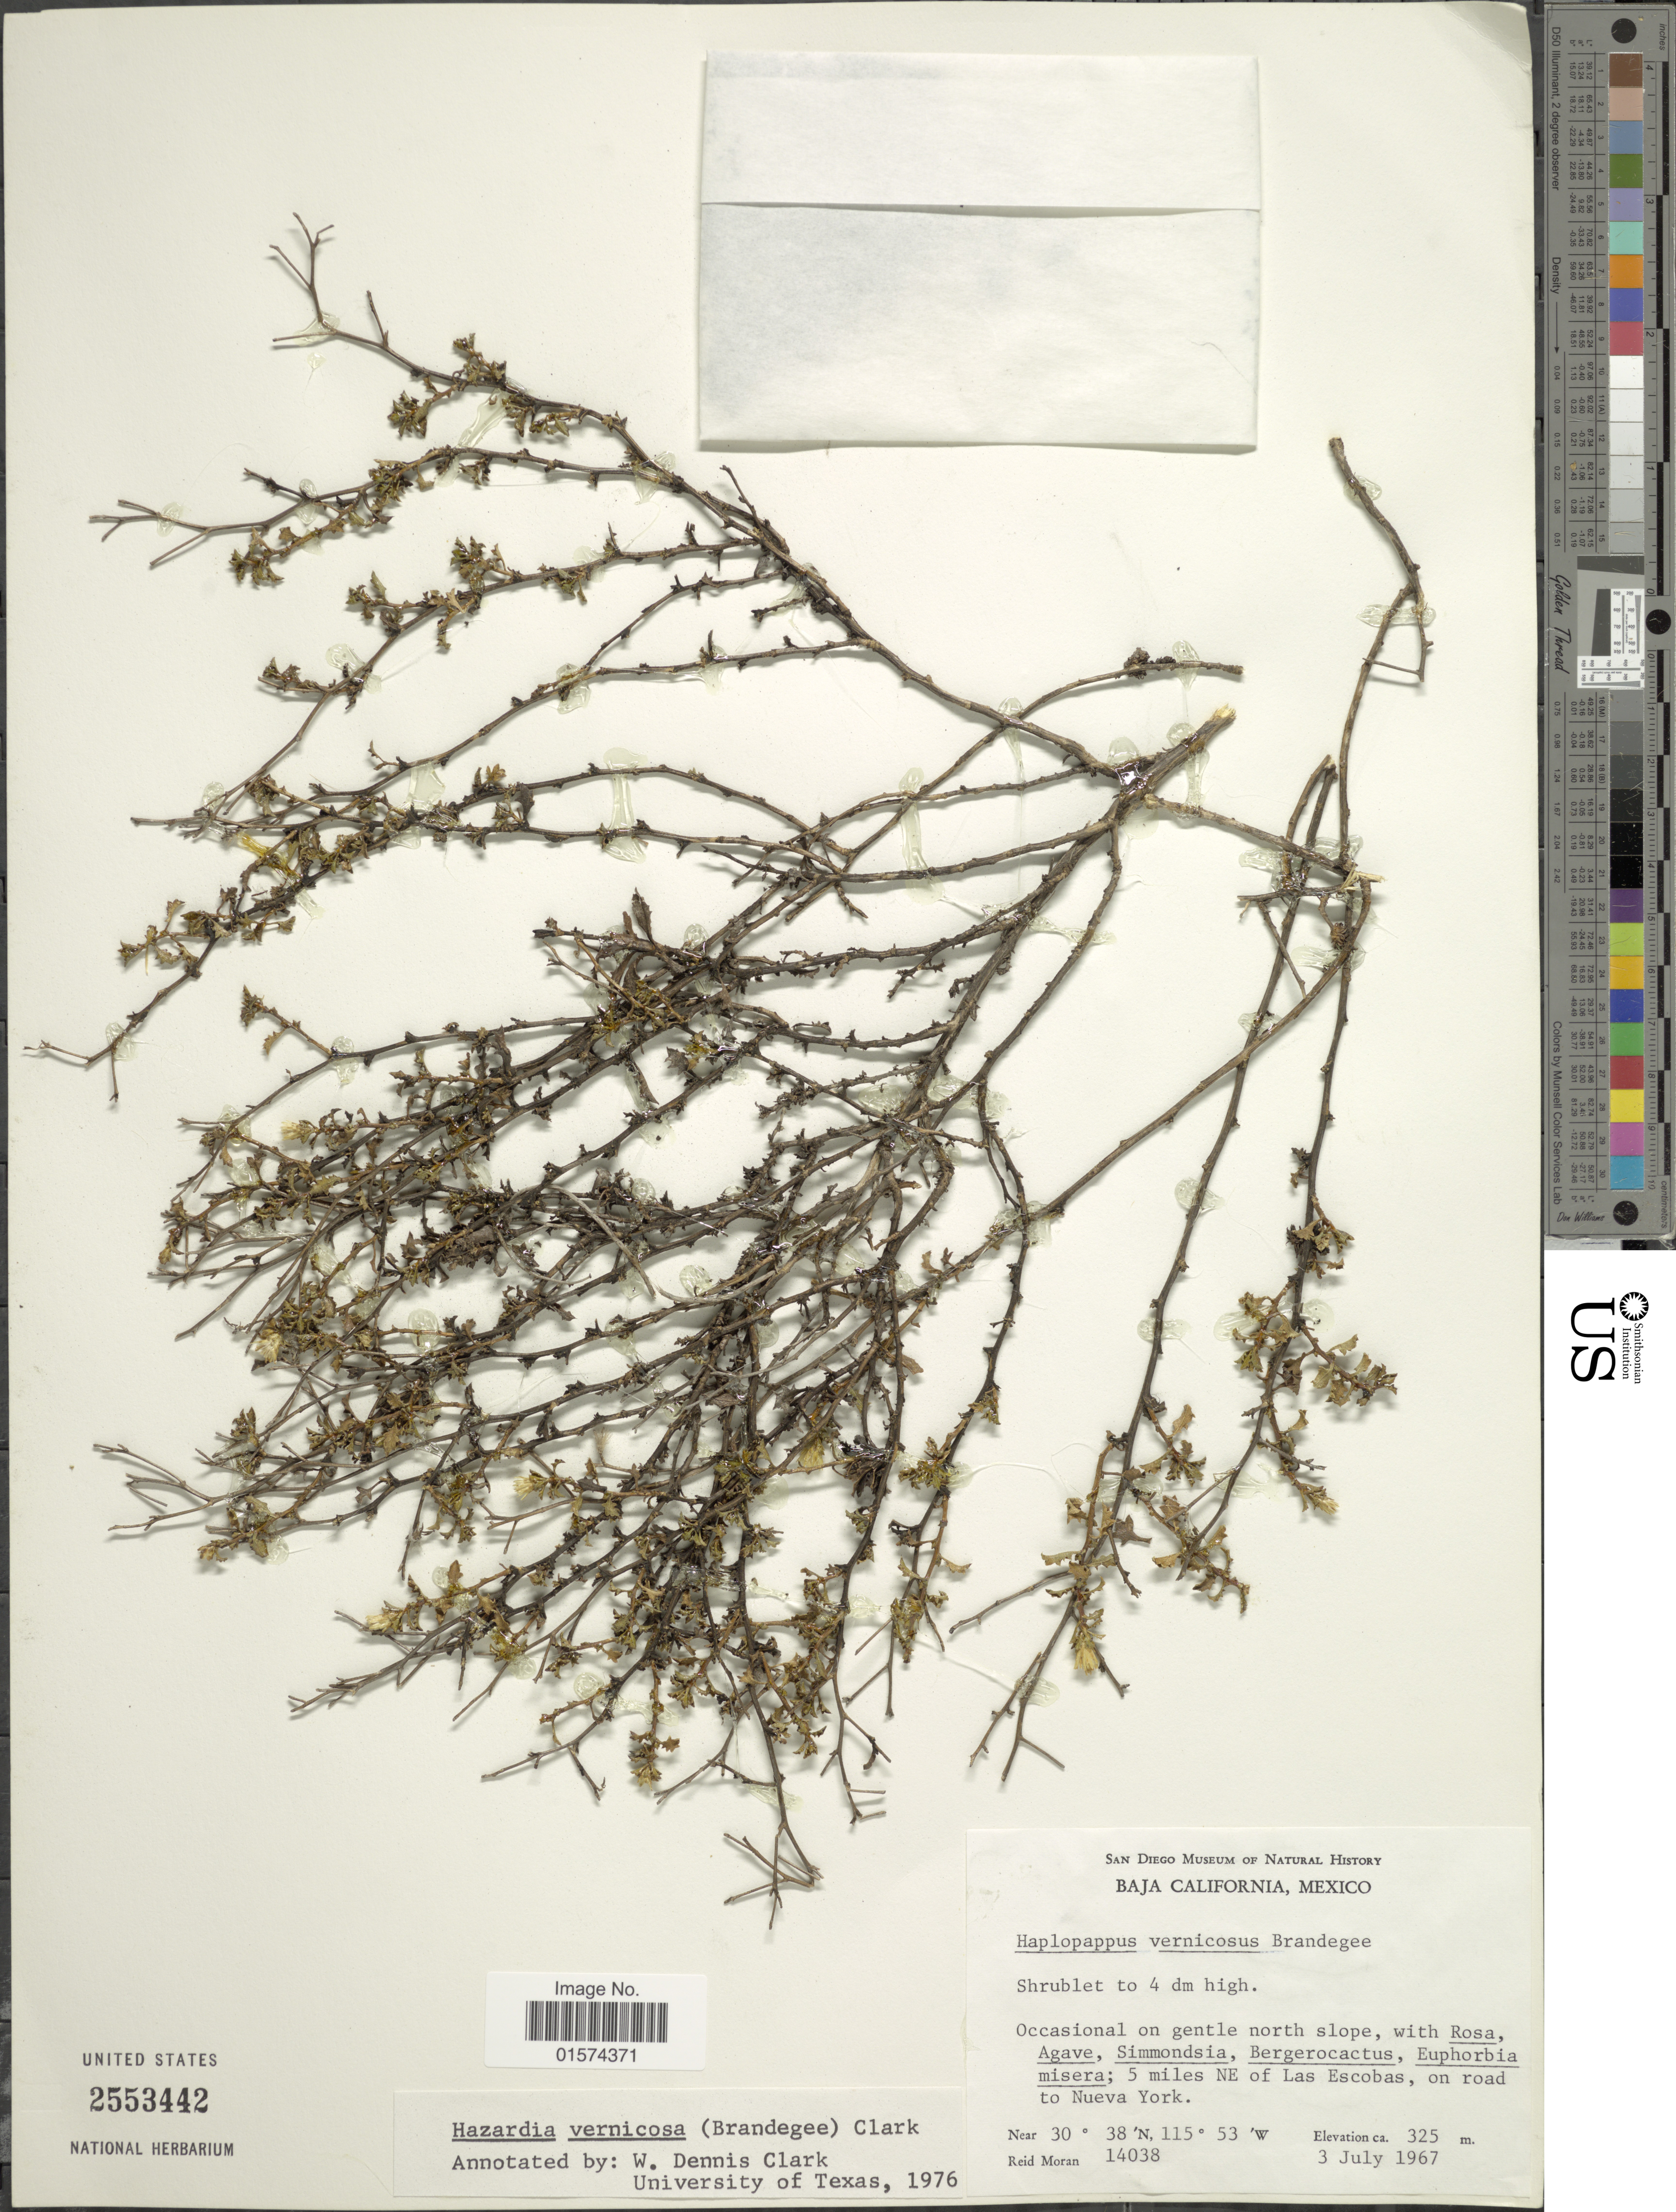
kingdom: Plantae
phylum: Tracheophyta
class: Magnoliopsida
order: Asterales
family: Asteraceae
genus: Hazardia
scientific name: Hazardia vernicosa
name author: (Brandegee) W.D. Clark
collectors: R. V. Moran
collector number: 14038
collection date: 1967-07-03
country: Mexico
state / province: Baja California Sur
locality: Occasional on gentle north slope, 5 miles NE of Las Escobas, on road to Nueva York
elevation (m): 325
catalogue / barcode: US 2553442